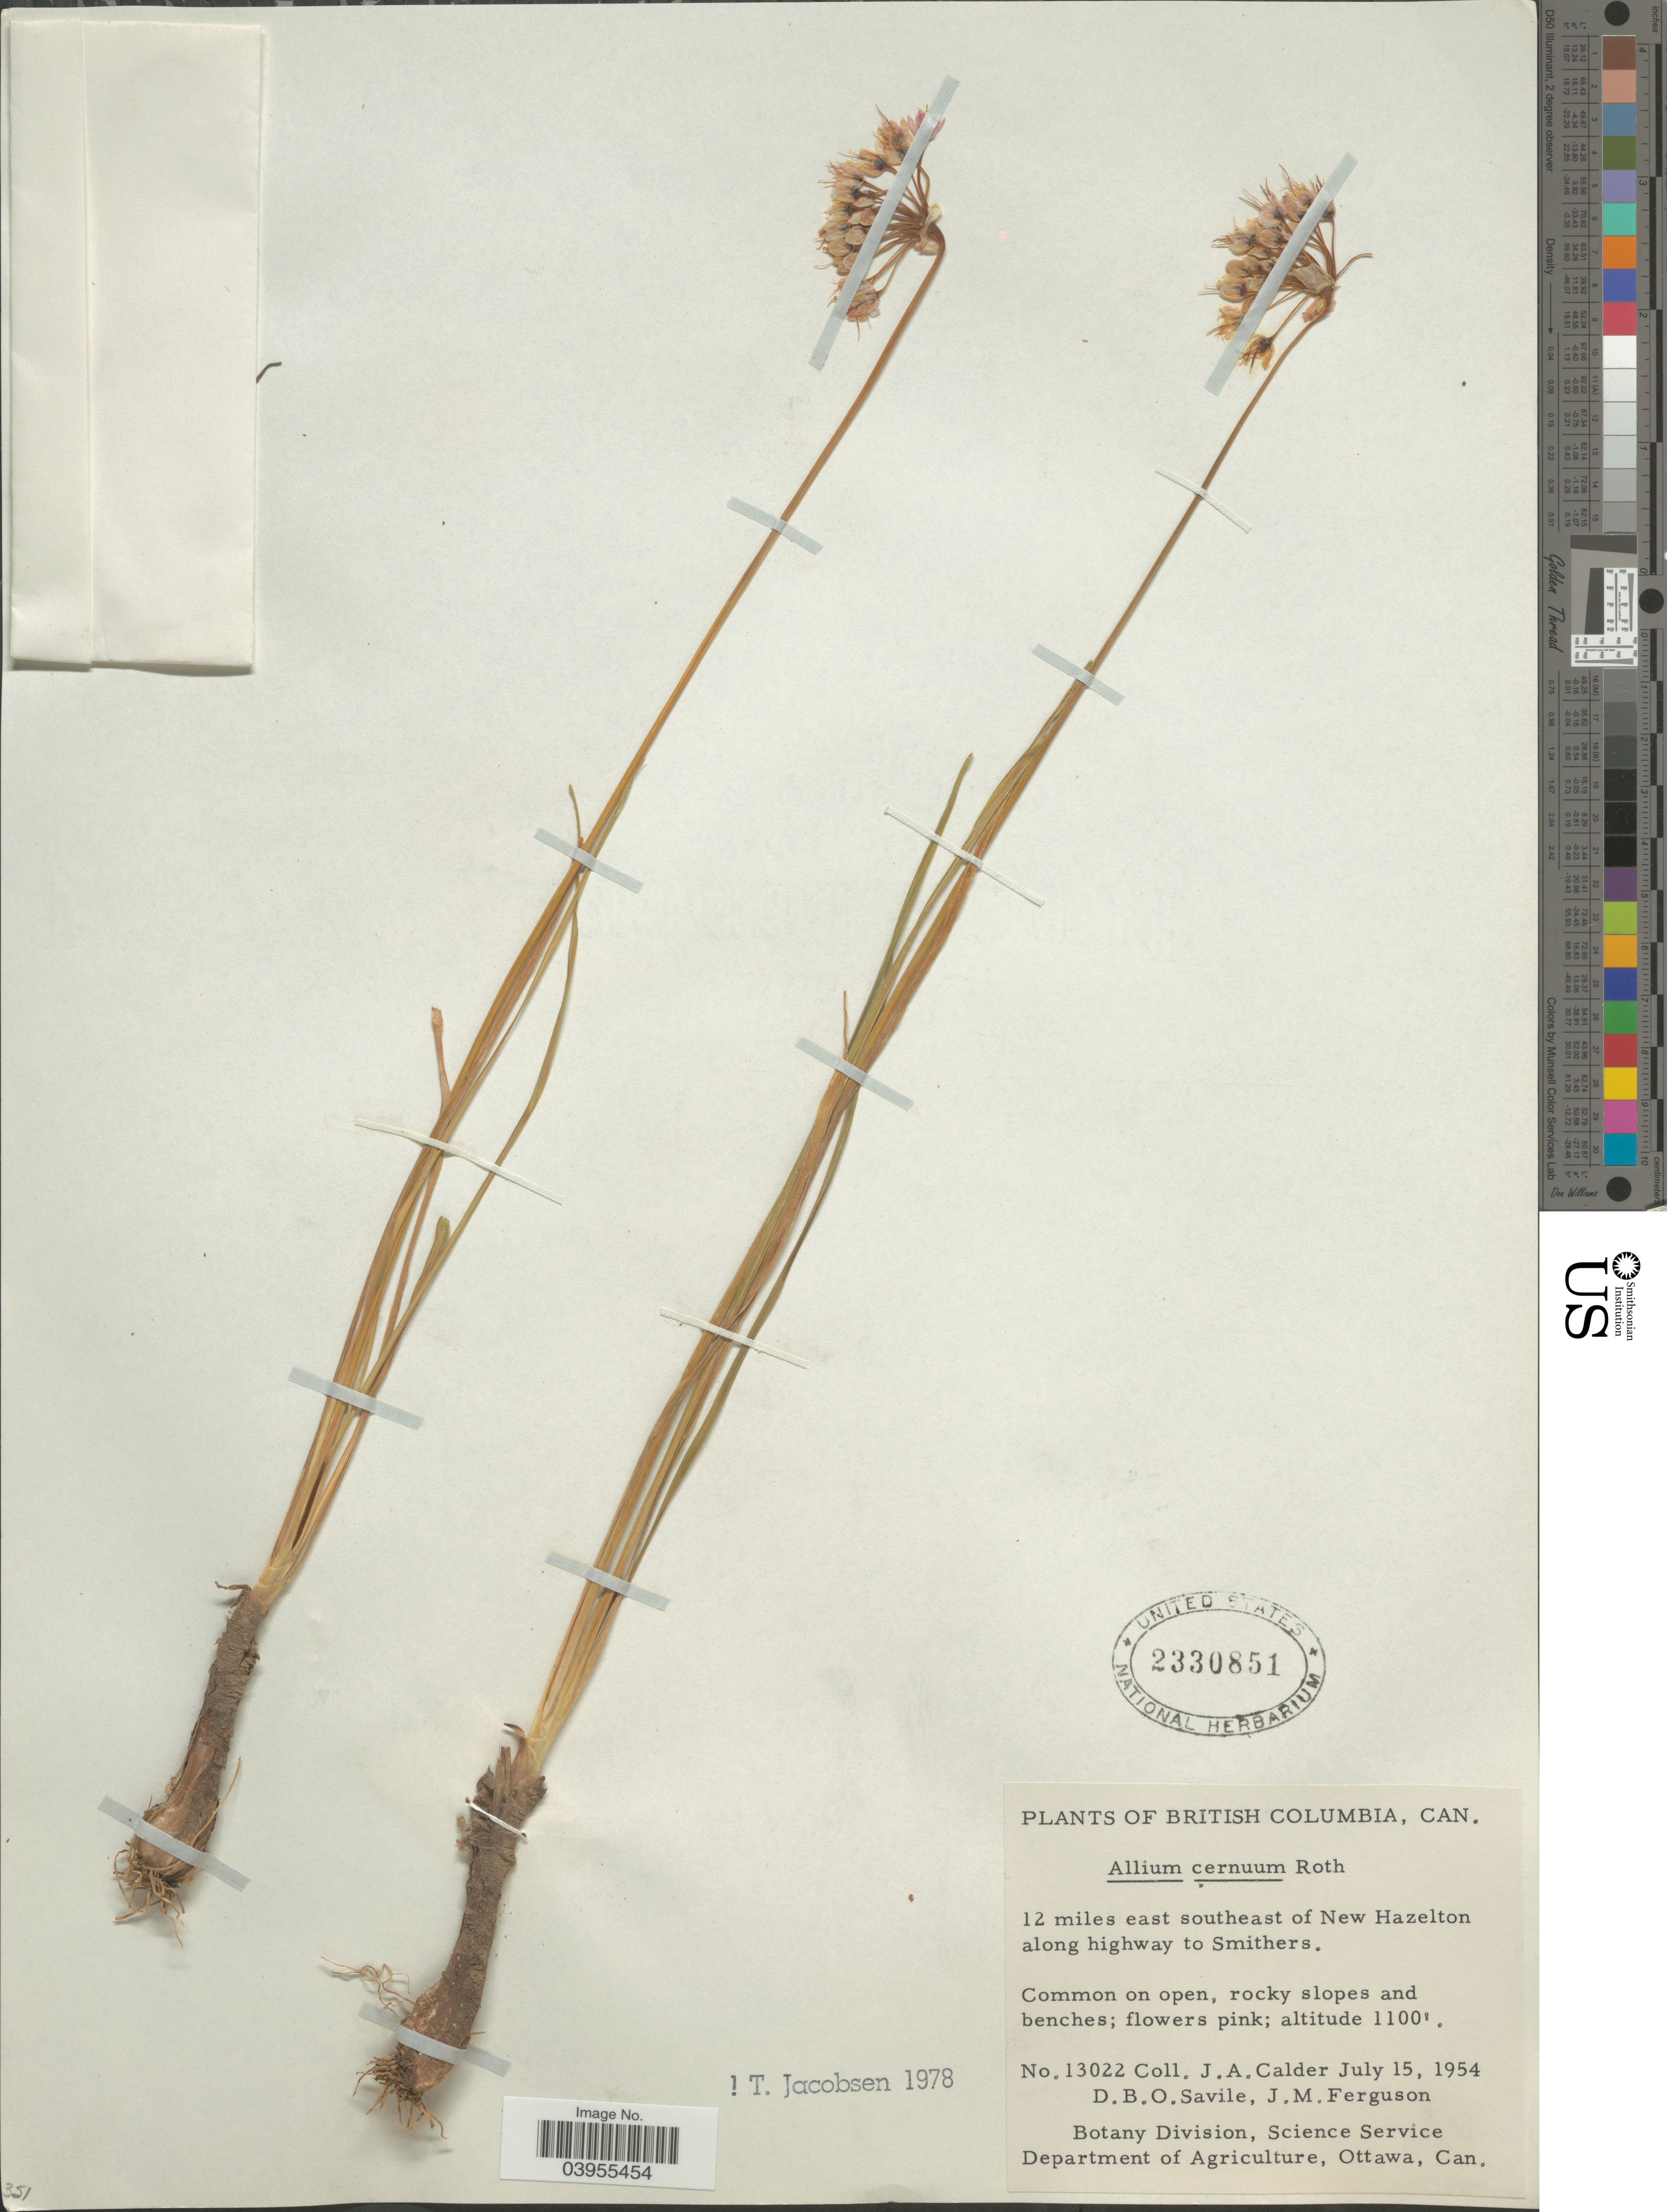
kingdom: Plantae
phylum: Tracheophyta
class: Liliopsida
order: Asparagales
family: Amaryllidaceae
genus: Allium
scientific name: Allium cernuum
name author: Roth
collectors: J. A. Calder, D. Savile & J. M. Ferguson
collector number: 13022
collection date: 1954-07-15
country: Canada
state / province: British Columbia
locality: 12 miles east southeast of New Hazelton along highway to Smithers.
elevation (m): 335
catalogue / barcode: US 2300851